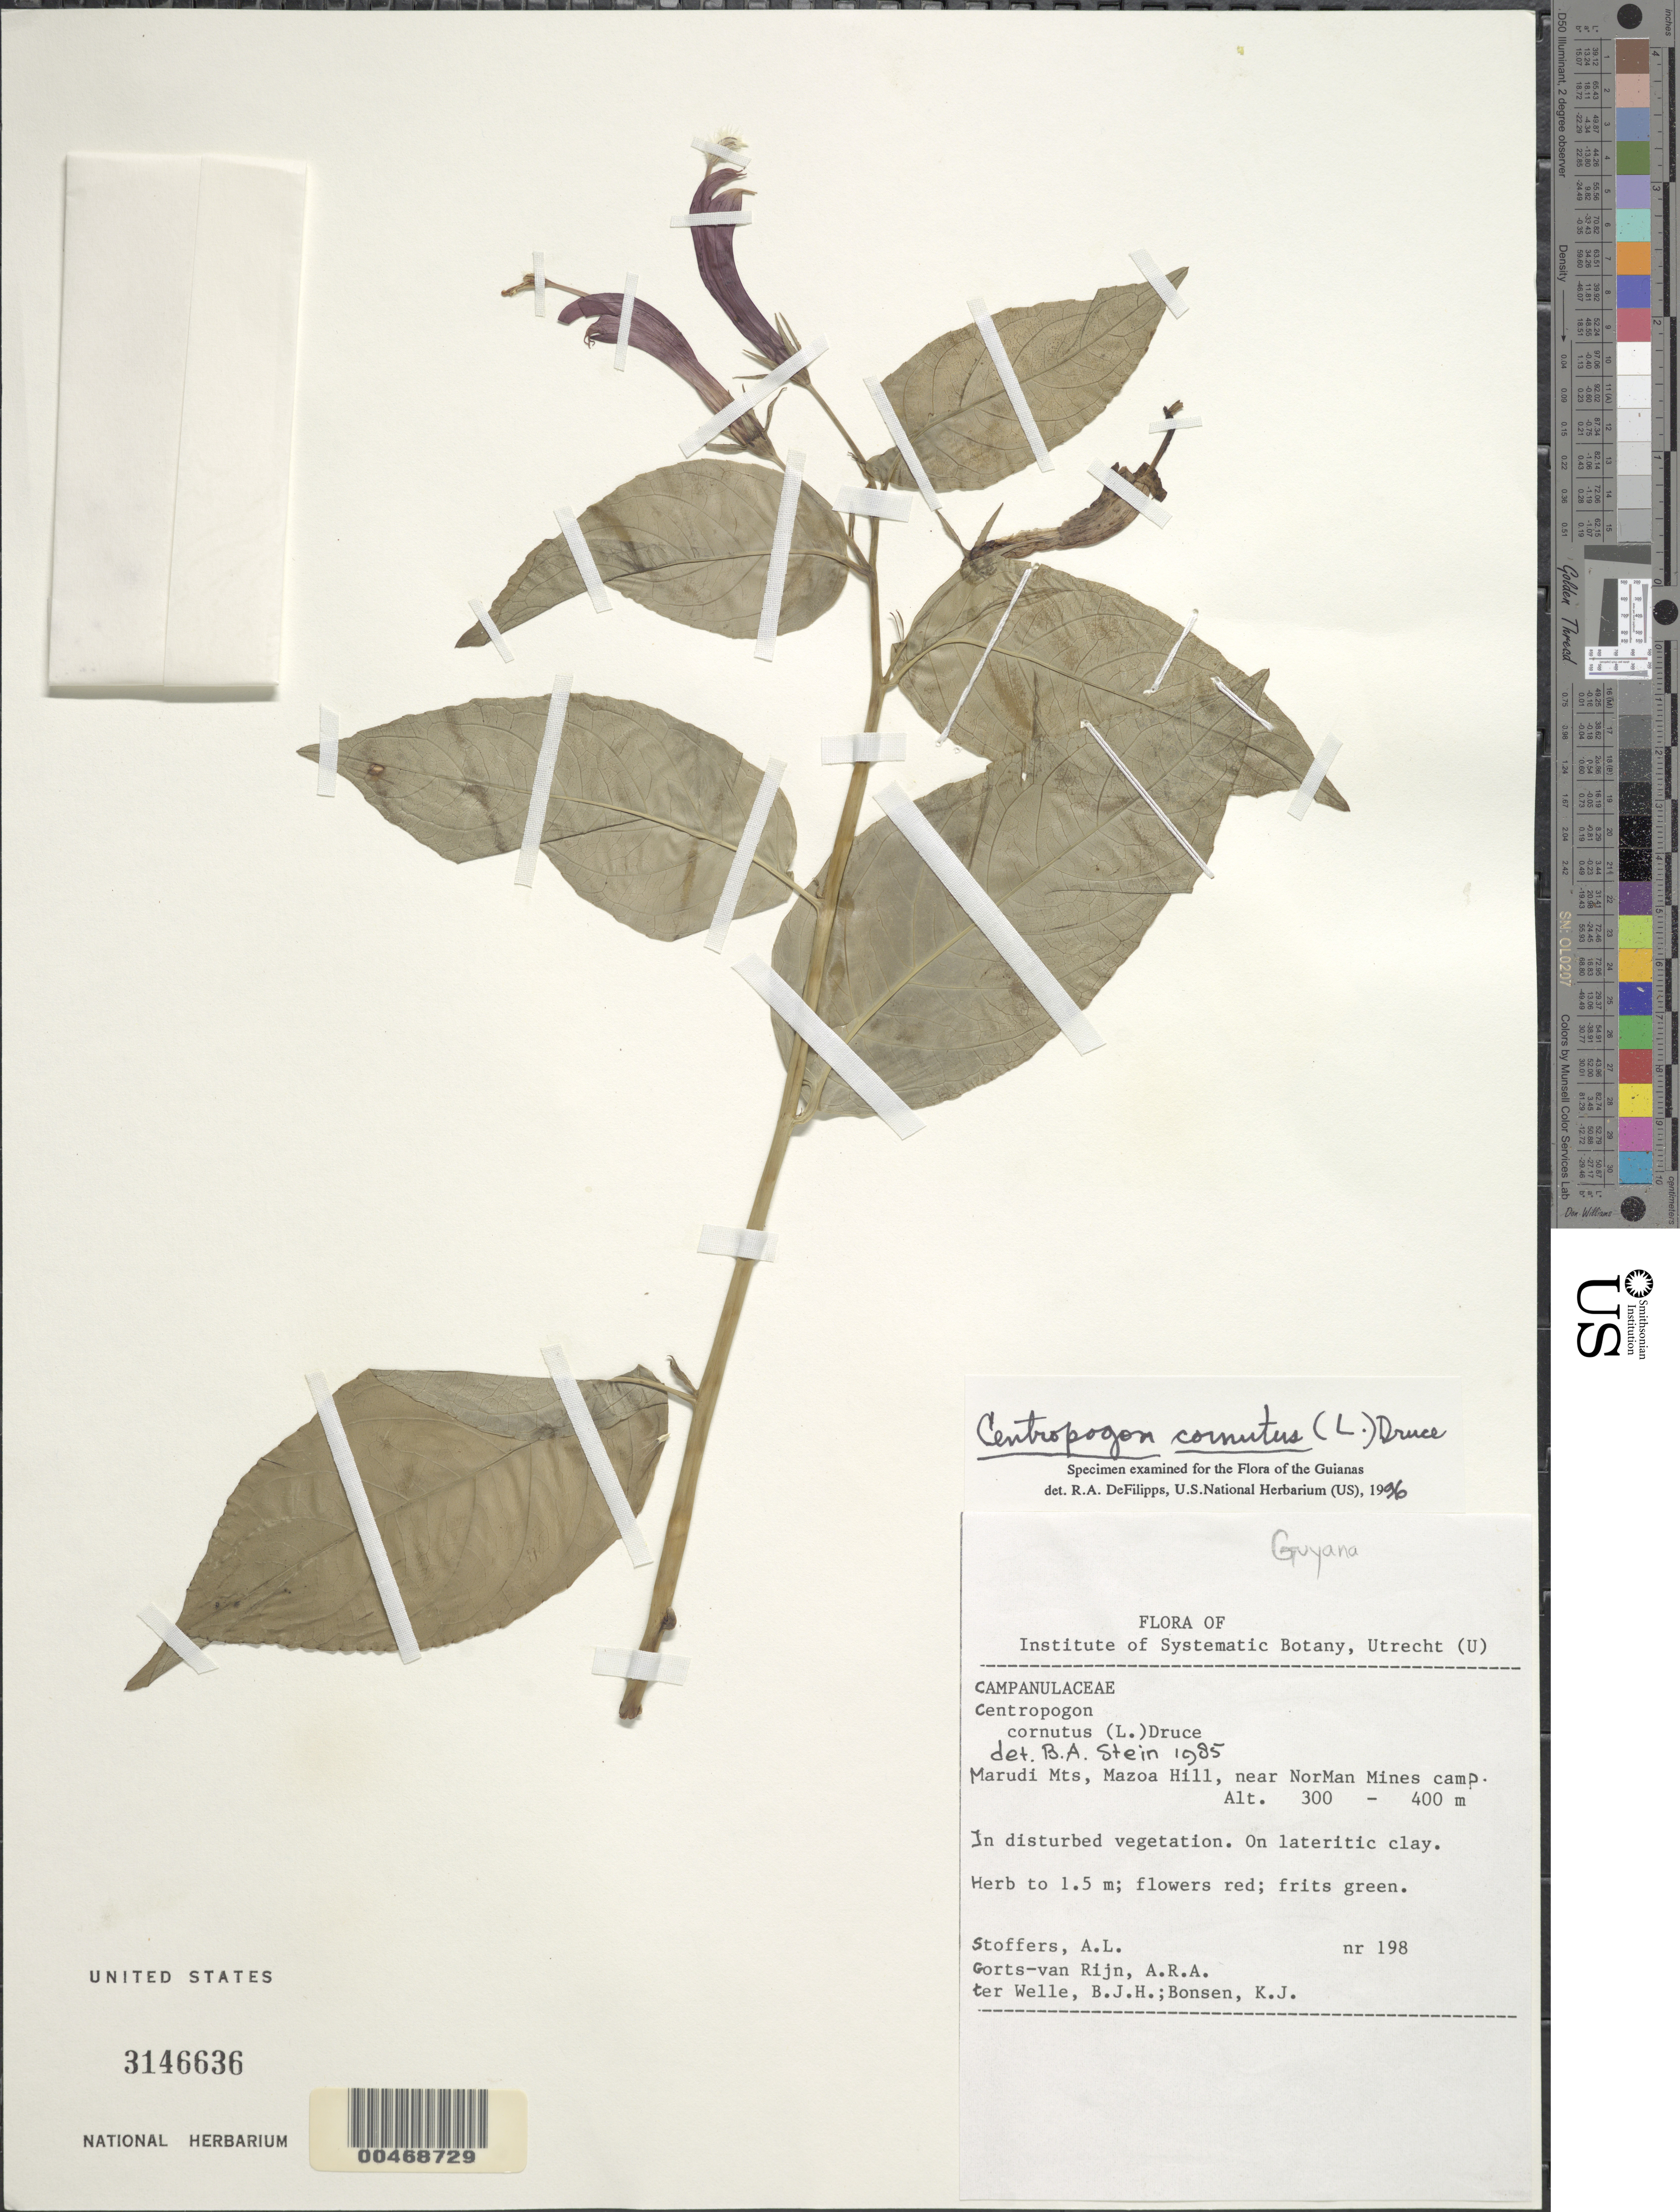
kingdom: Plantae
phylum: Tracheophyta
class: Magnoliopsida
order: Asterales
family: Campanulaceae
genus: Centropogon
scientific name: Centropogon cornutus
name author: (L.) Druce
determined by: DeFilipps, R. A.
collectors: A. Stoffers, A. .R. A. Görts-van Rijn, B. Welle & K. Bonsen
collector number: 198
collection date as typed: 8-Nov-82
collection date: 1982-11-08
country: Guyana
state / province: U. Takutu-U. Essequibo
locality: Marudi Mts., Mazoa Hill, near NorMan Mines camp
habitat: Disturbed vegetation on lateritic clay soil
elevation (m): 300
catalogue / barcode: US 3146636